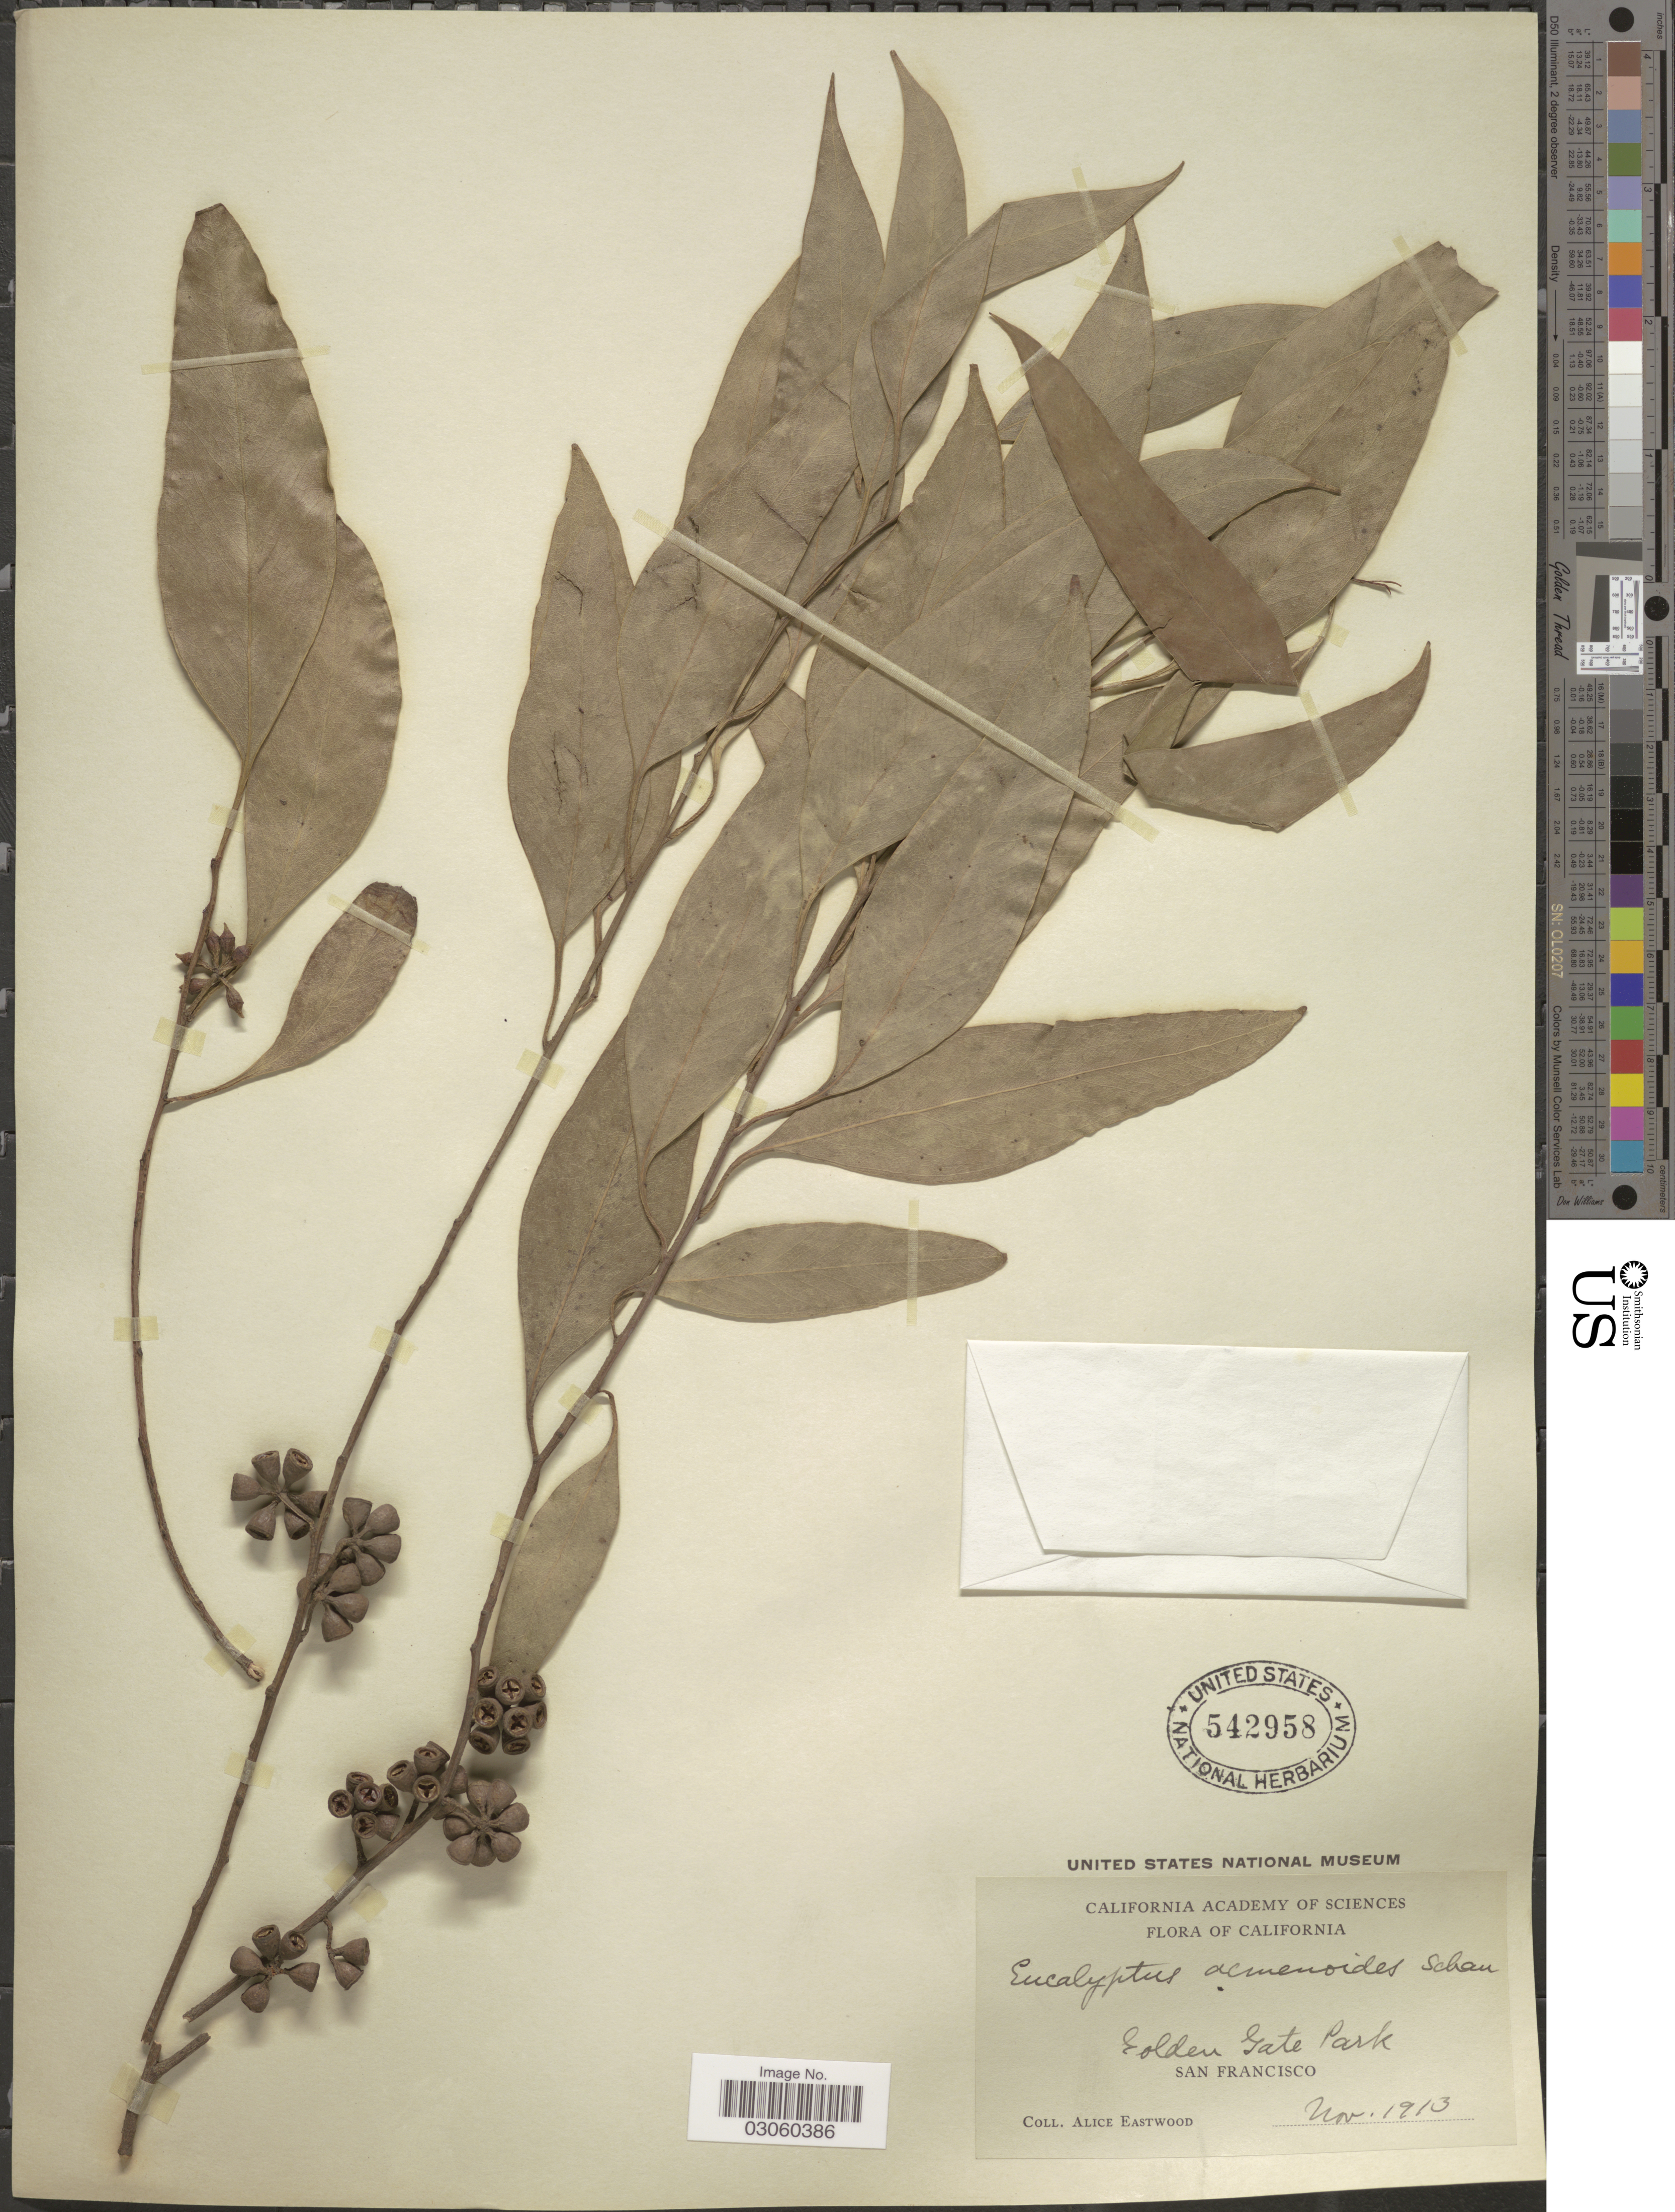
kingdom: Plantae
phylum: Tracheophyta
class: Magnoliopsida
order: Myrtales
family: Myrtaceae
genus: Eucalyptus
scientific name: Eucalyptus acmenoides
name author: S. Schauer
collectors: A. Eastwood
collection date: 1913-11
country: United States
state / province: California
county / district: San Francisco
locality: Golden Gate Park. San Francisco.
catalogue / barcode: US 542958